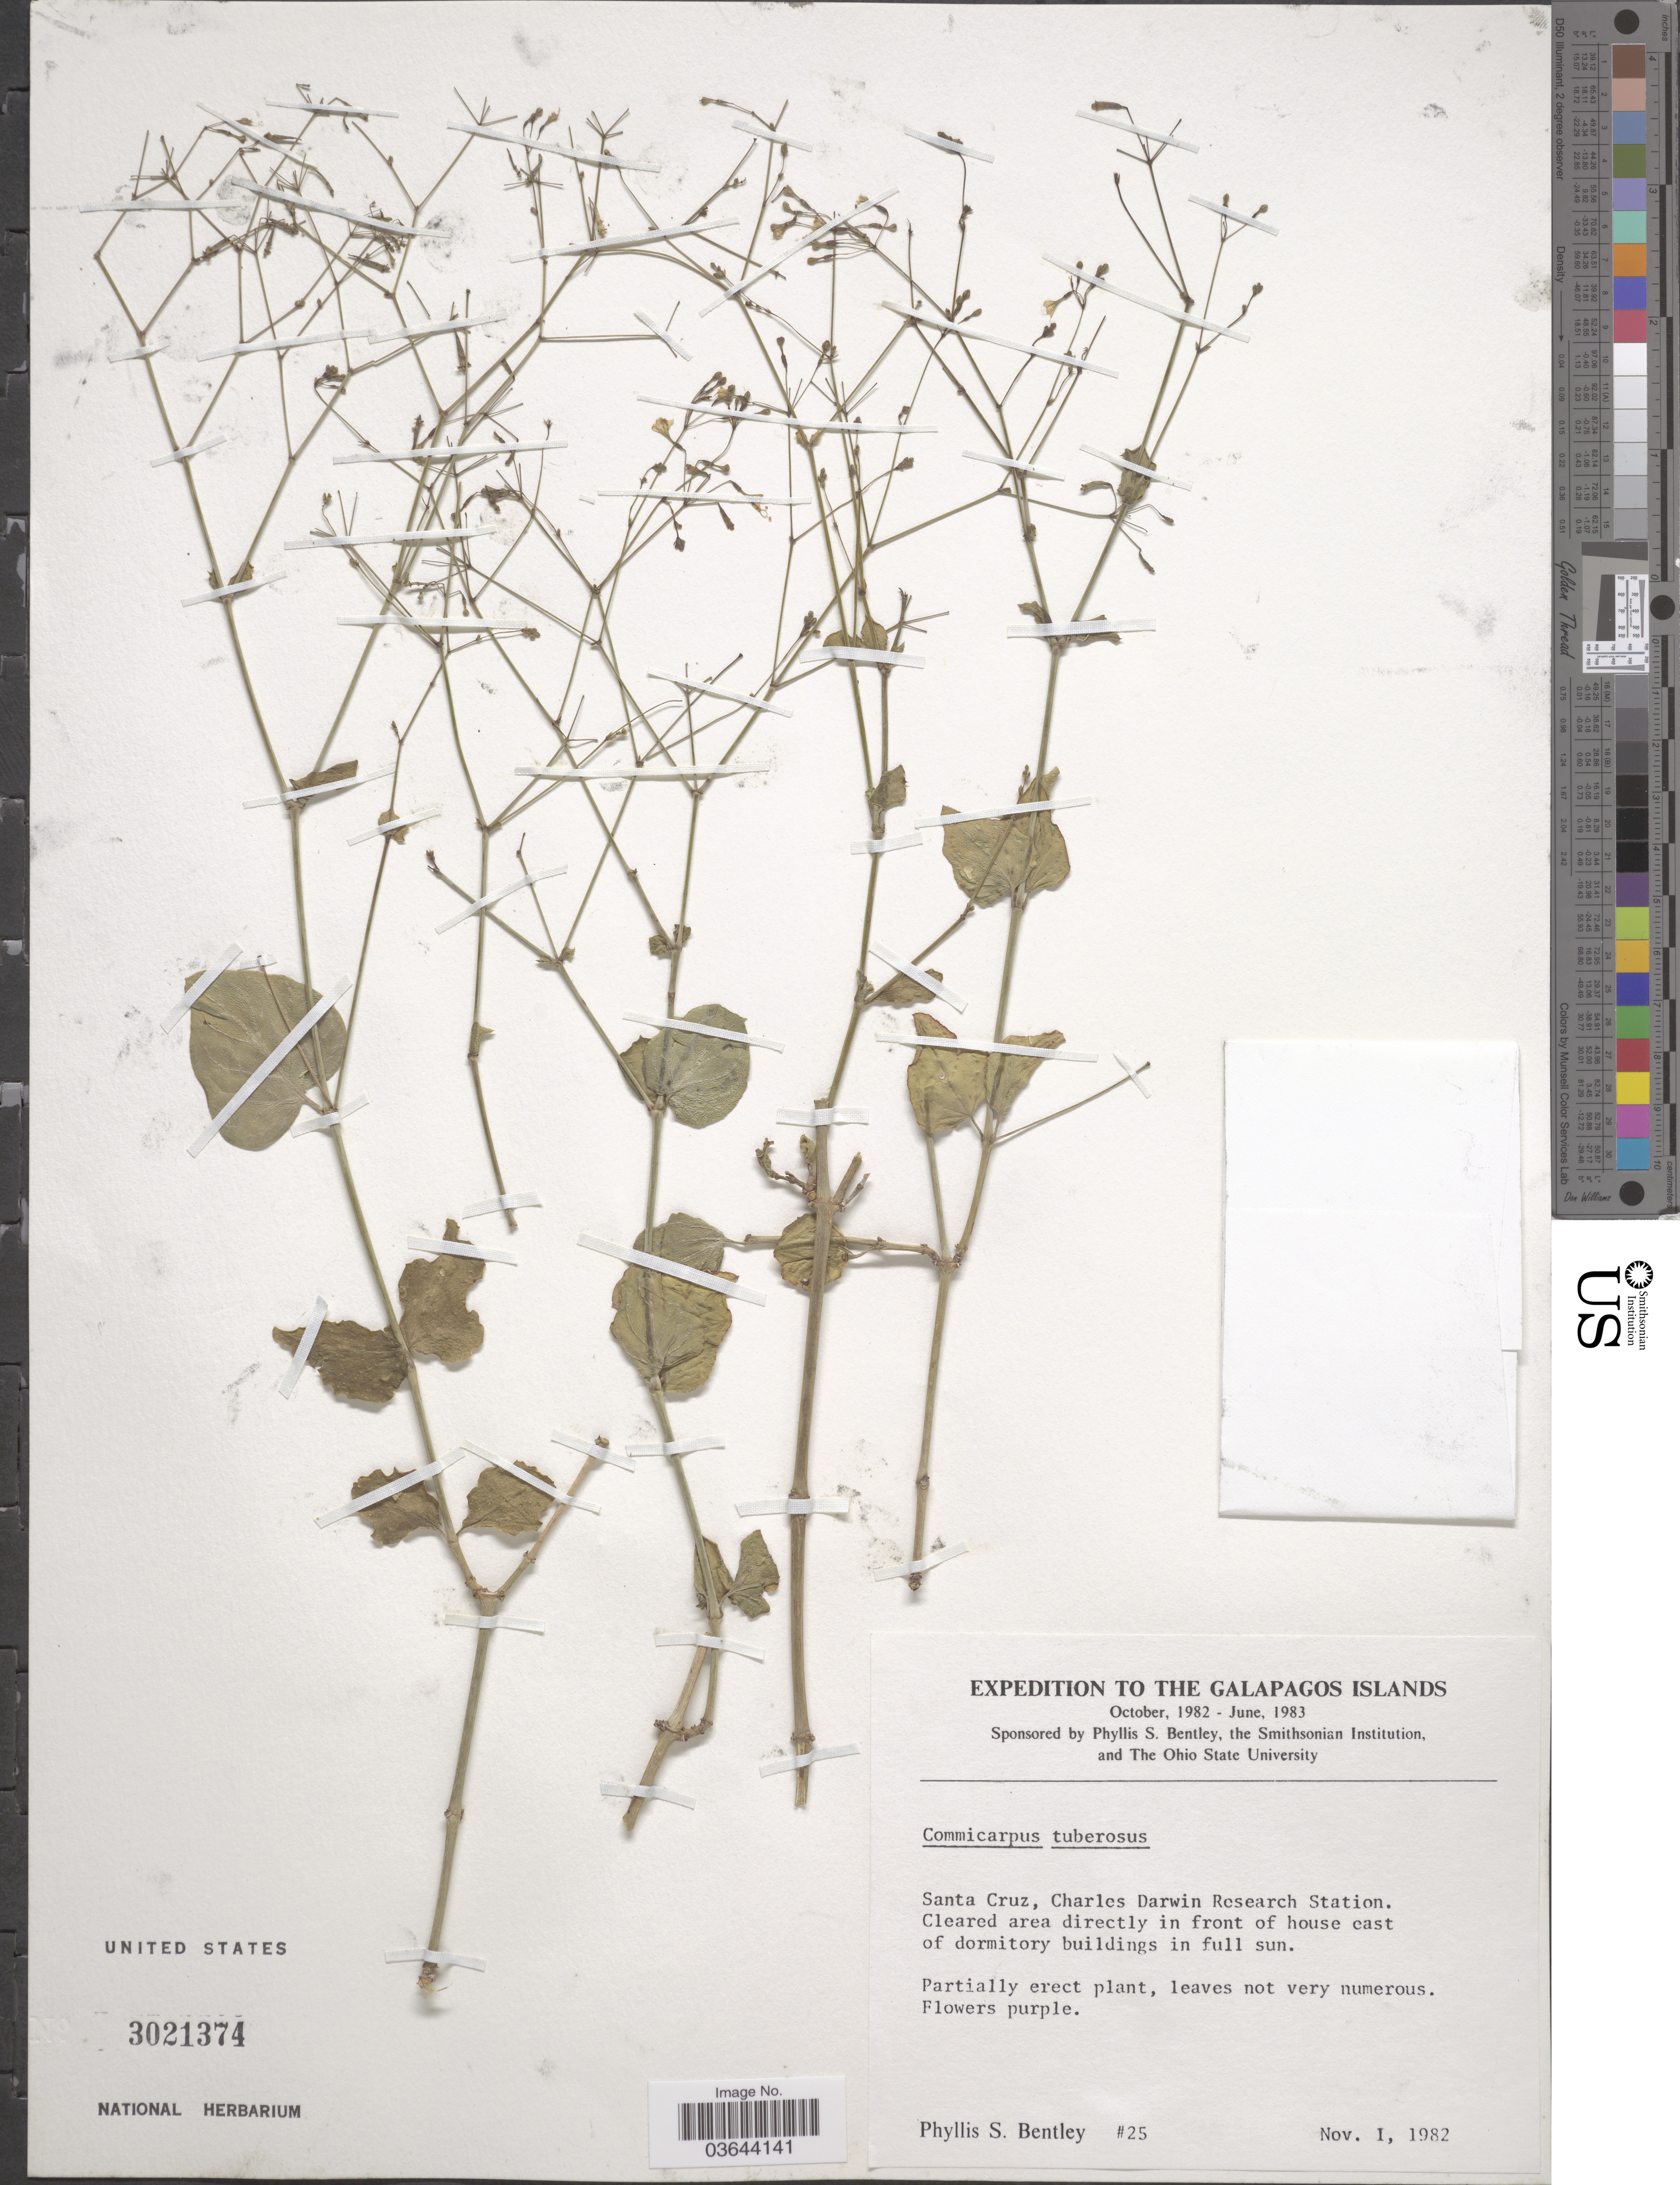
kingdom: Plantae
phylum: Tracheophyta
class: Magnoliopsida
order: Caryophyllales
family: Nyctaginaceae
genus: Commicarpus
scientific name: Commicarpus tuberosus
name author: (Lam.) Standl.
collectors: P. S. Bentley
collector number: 25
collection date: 1982-11-01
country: Ecuador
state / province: Colón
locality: The Galapagos Islands. Santa Cruz, Charles Darwin Research Station. Cleared area direclty in front of house east of dormitory buildings.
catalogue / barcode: US 3021374